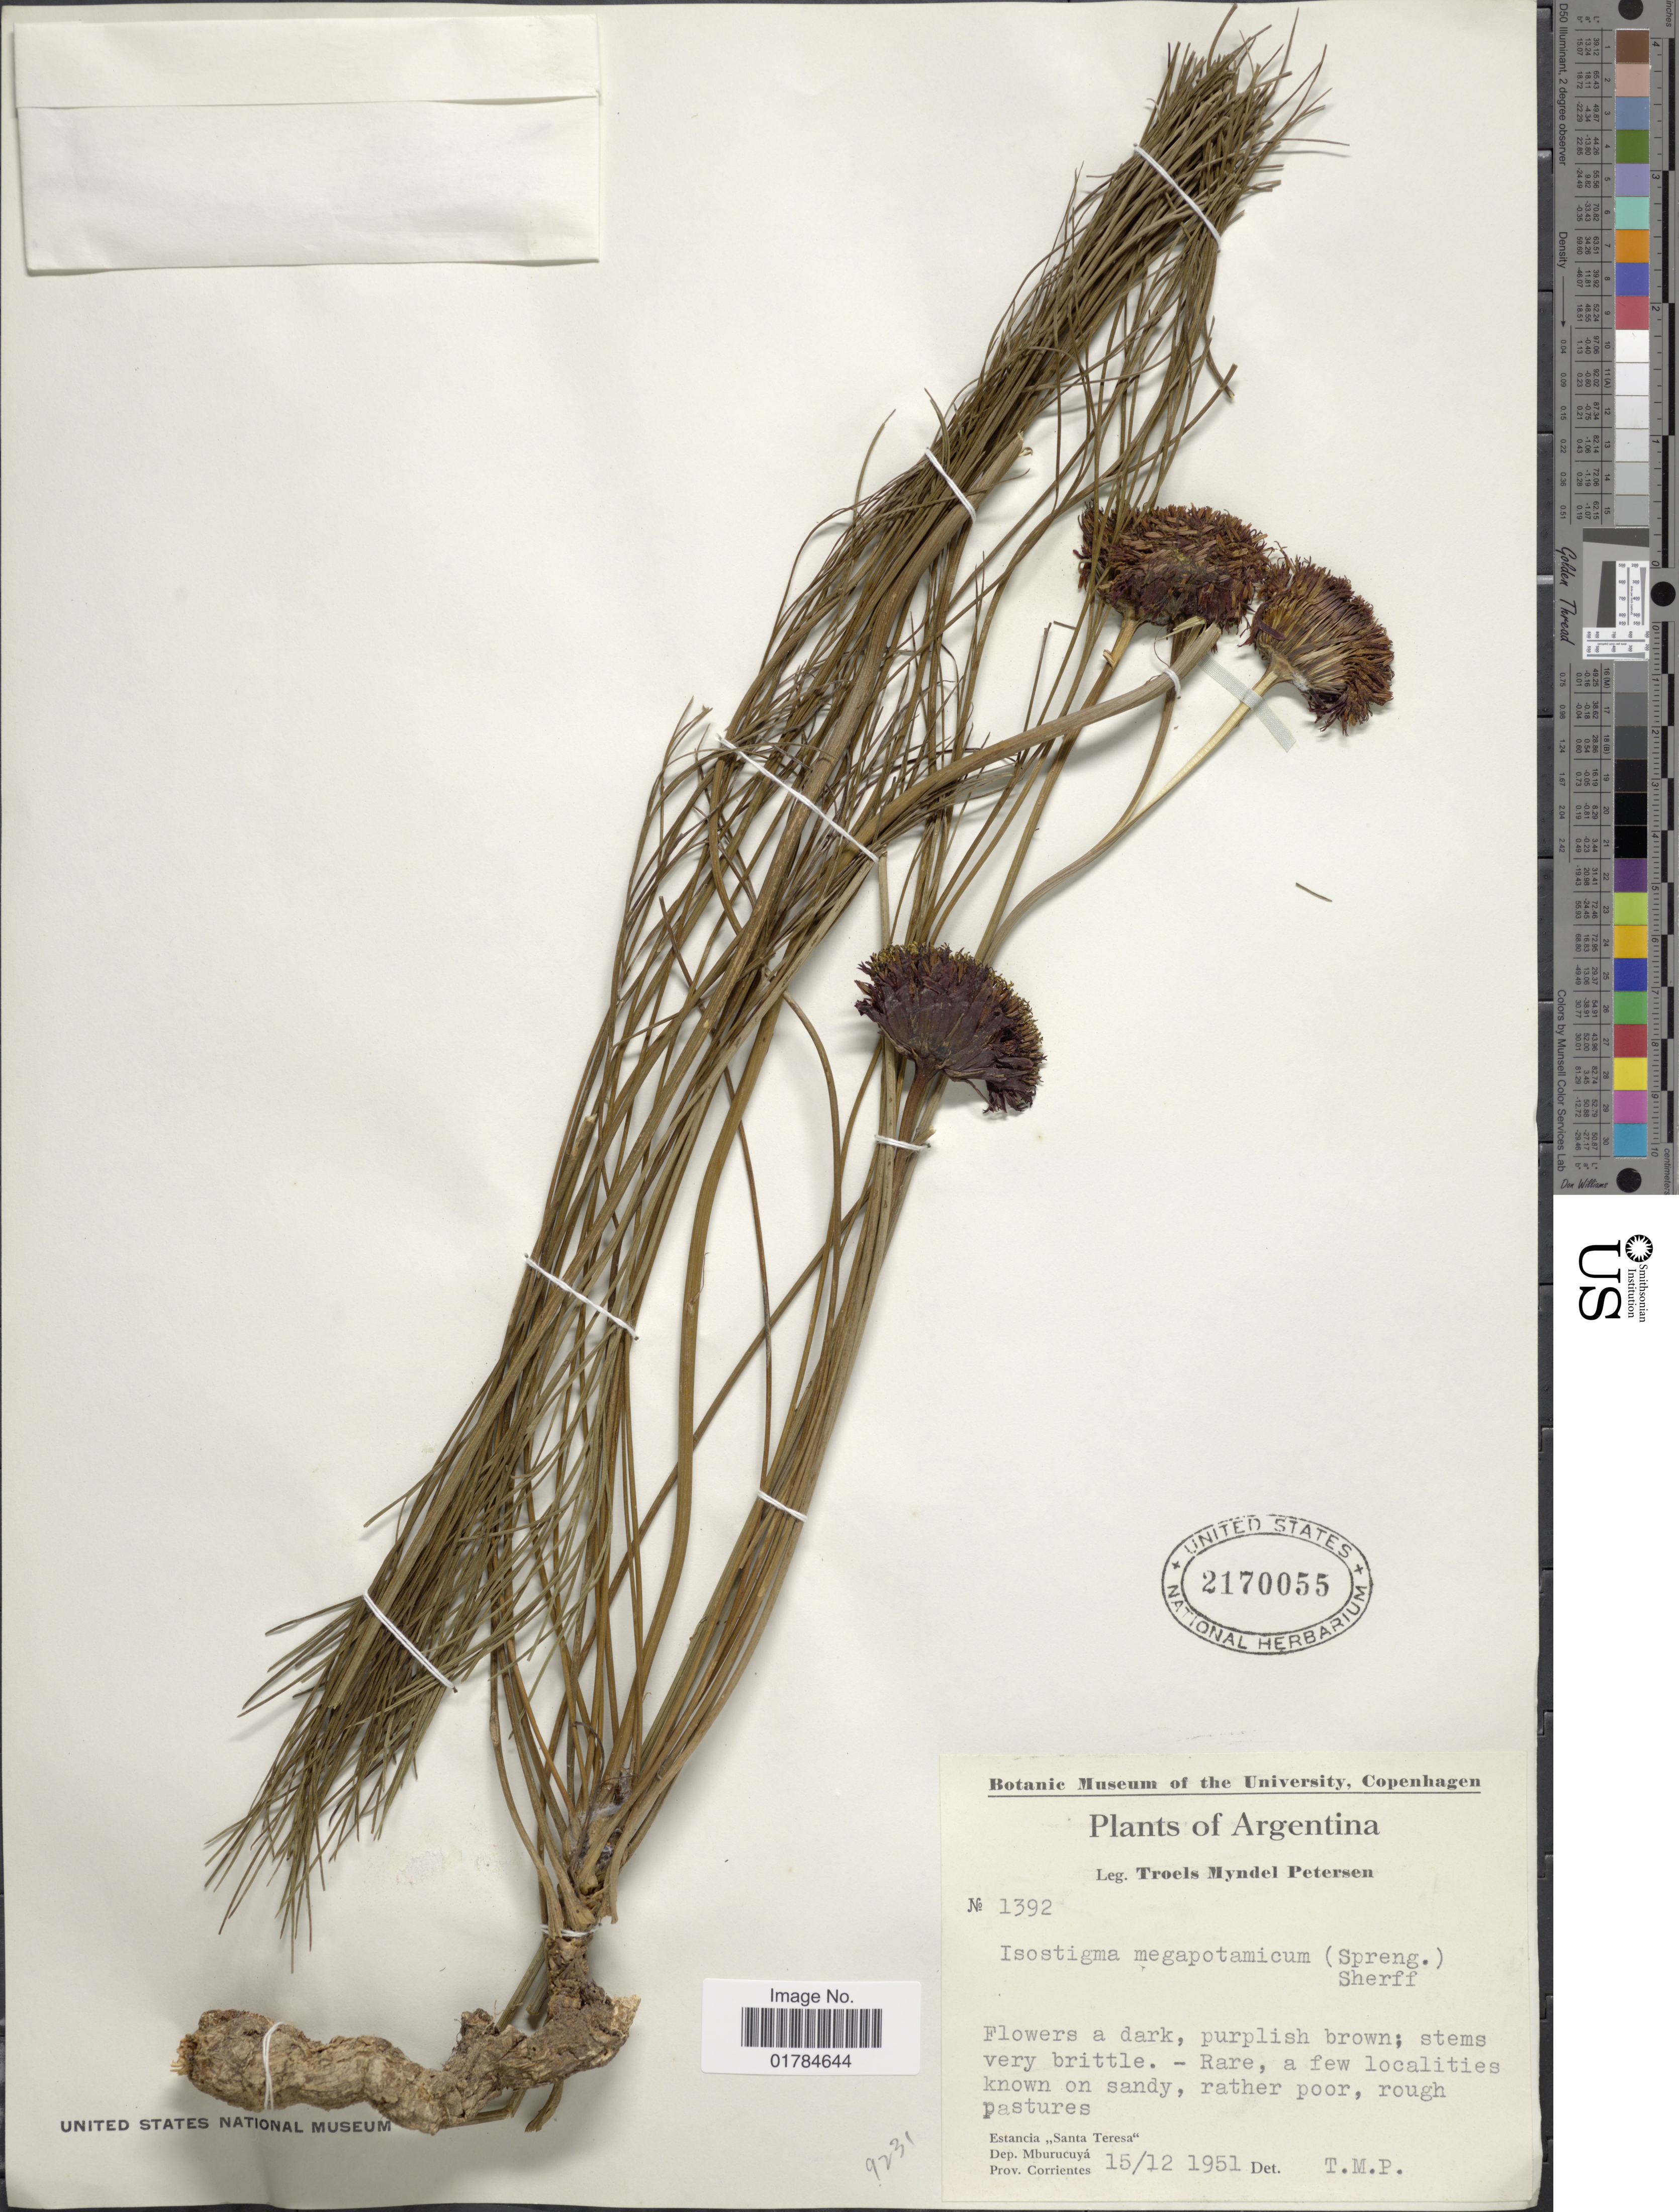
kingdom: Plantae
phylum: Tracheophyta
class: Magnoliopsida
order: Asterales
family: Asteraceae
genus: Isostigma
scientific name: Isostigma peucedanifolium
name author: (Spreng.) Less.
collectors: T. Pederson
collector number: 1392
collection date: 1951-12-15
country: Argentina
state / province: Corrientes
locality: Estancia "Santa Teresa", Dep. Mburucuya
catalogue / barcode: US 2170055